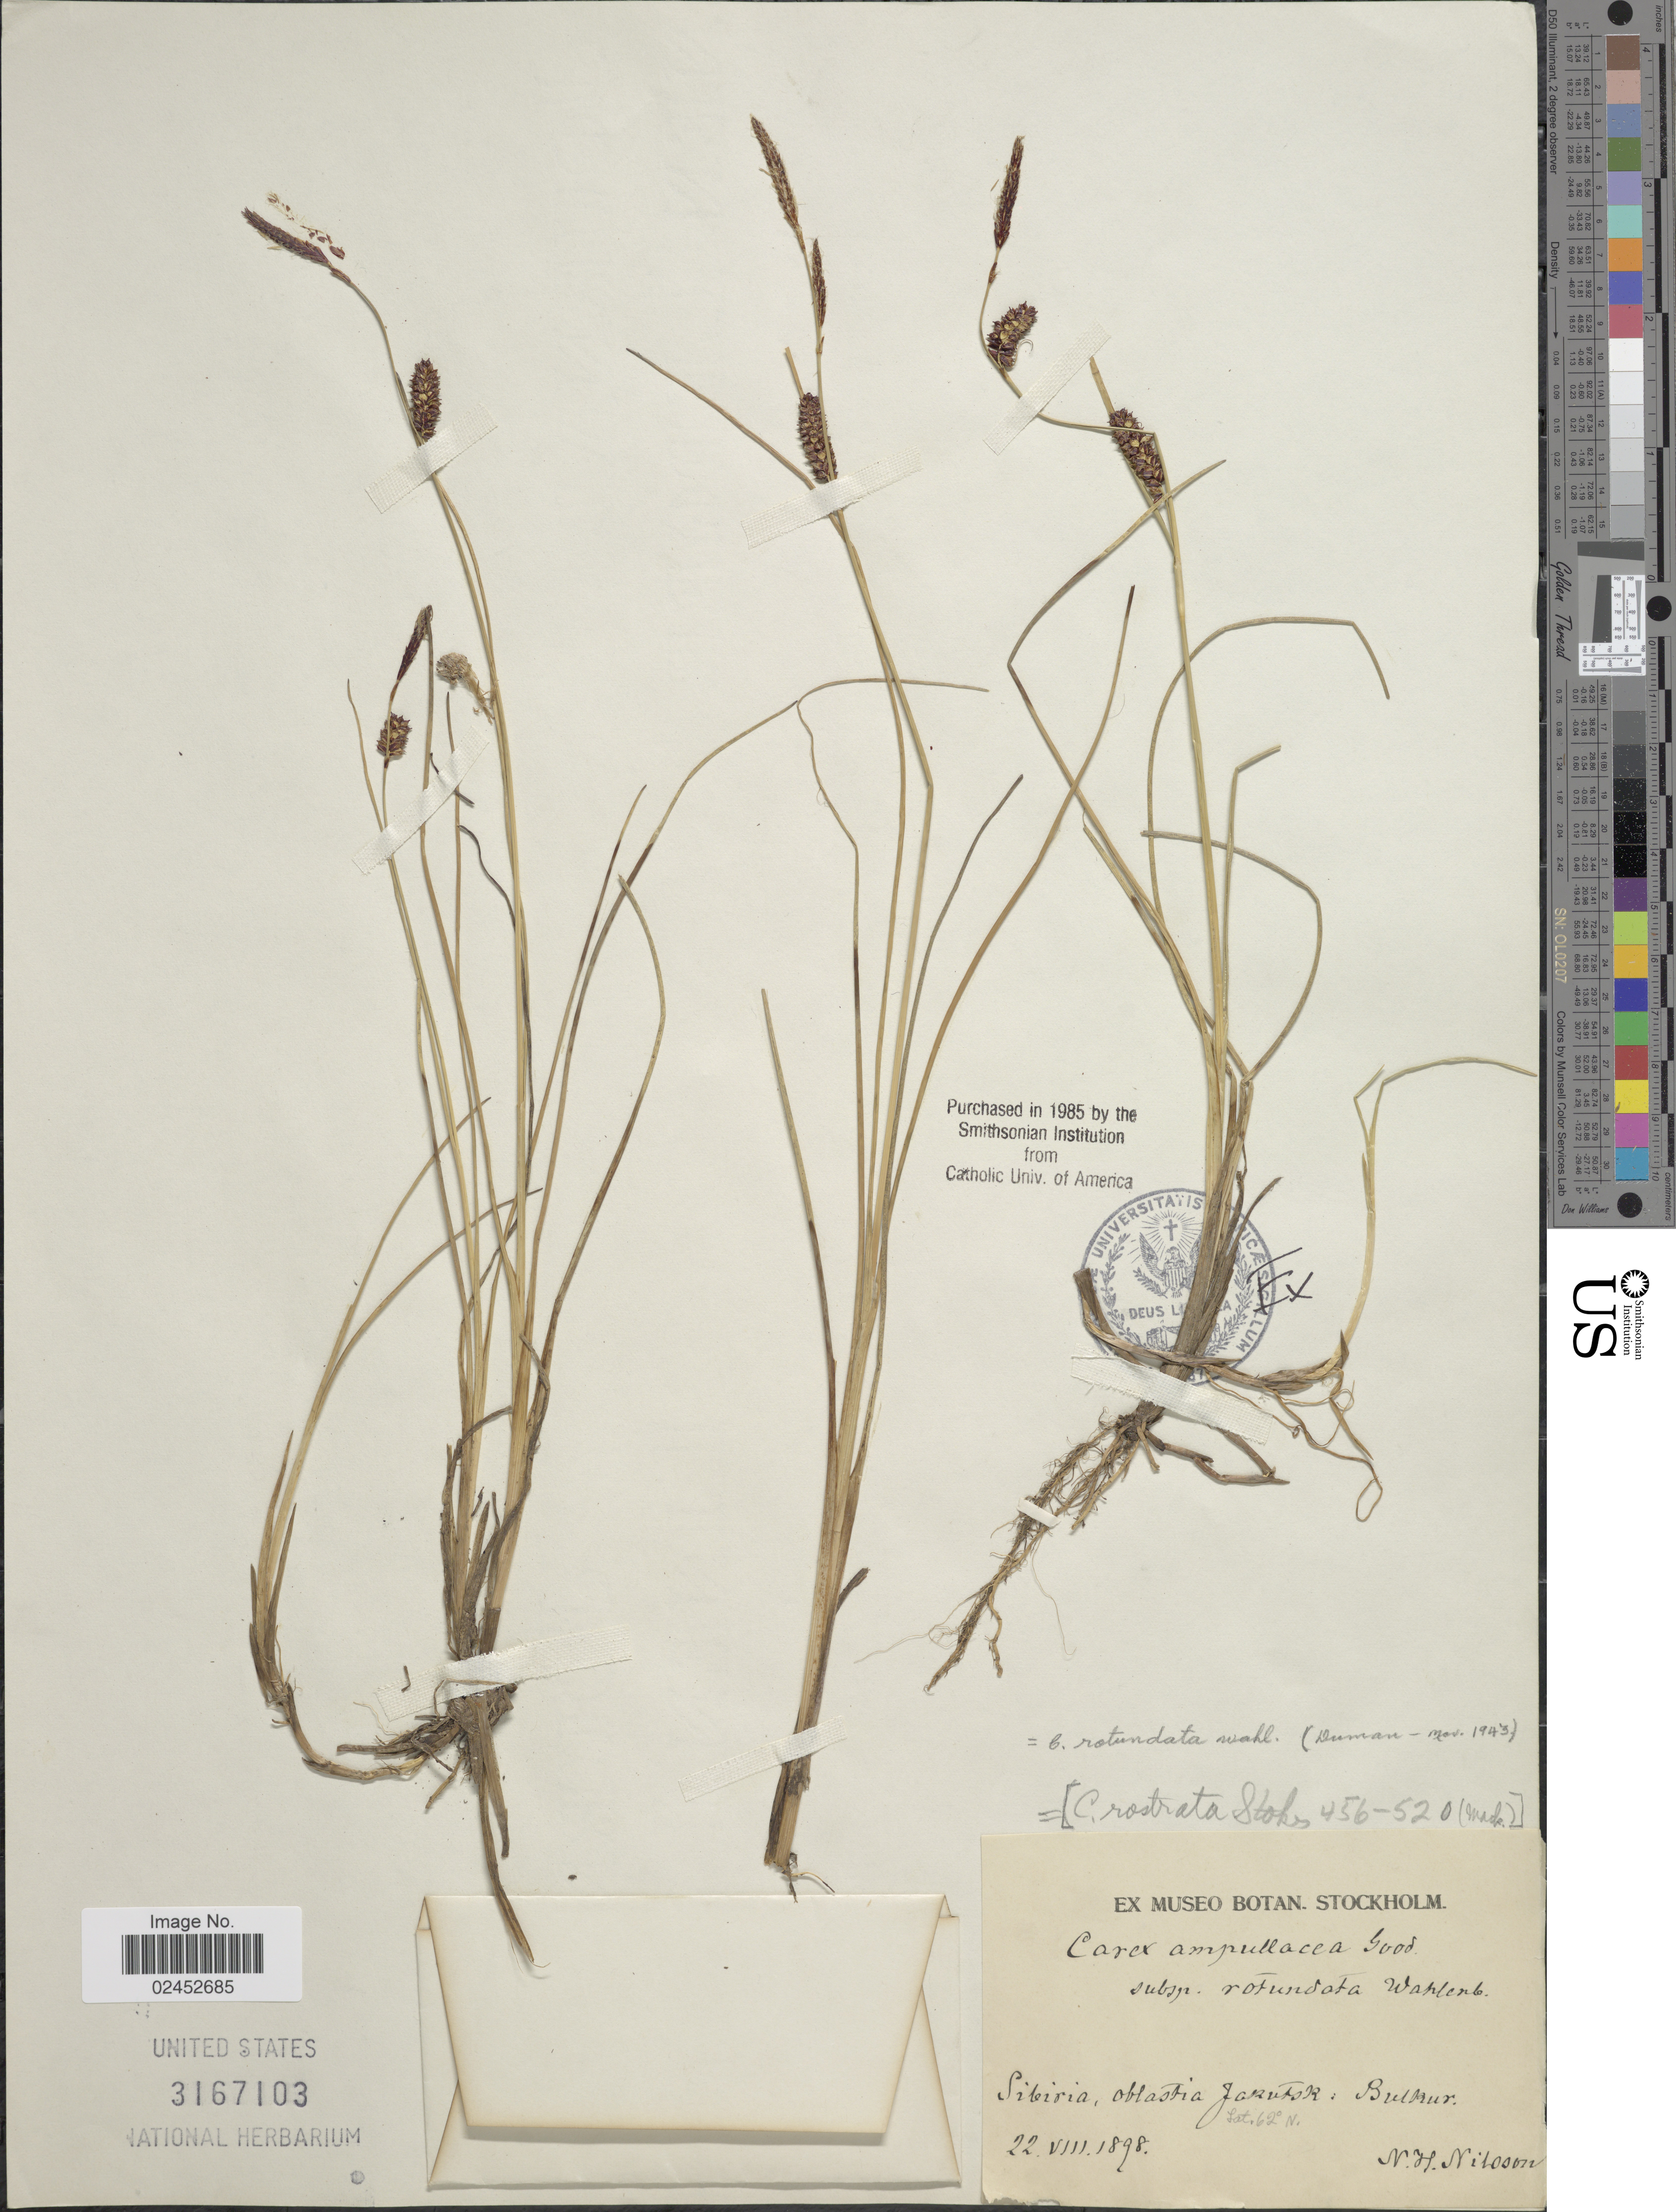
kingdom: Plantae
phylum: Tracheophyta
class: Liliopsida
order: Poales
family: Cyperaceae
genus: Carex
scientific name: Carex rotundata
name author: Wahlenb.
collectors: N. H. Nilsson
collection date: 1898-08-22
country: Russian Federation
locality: Sibiria, oblastia Jakutsk: Bulkur.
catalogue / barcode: US 3167103